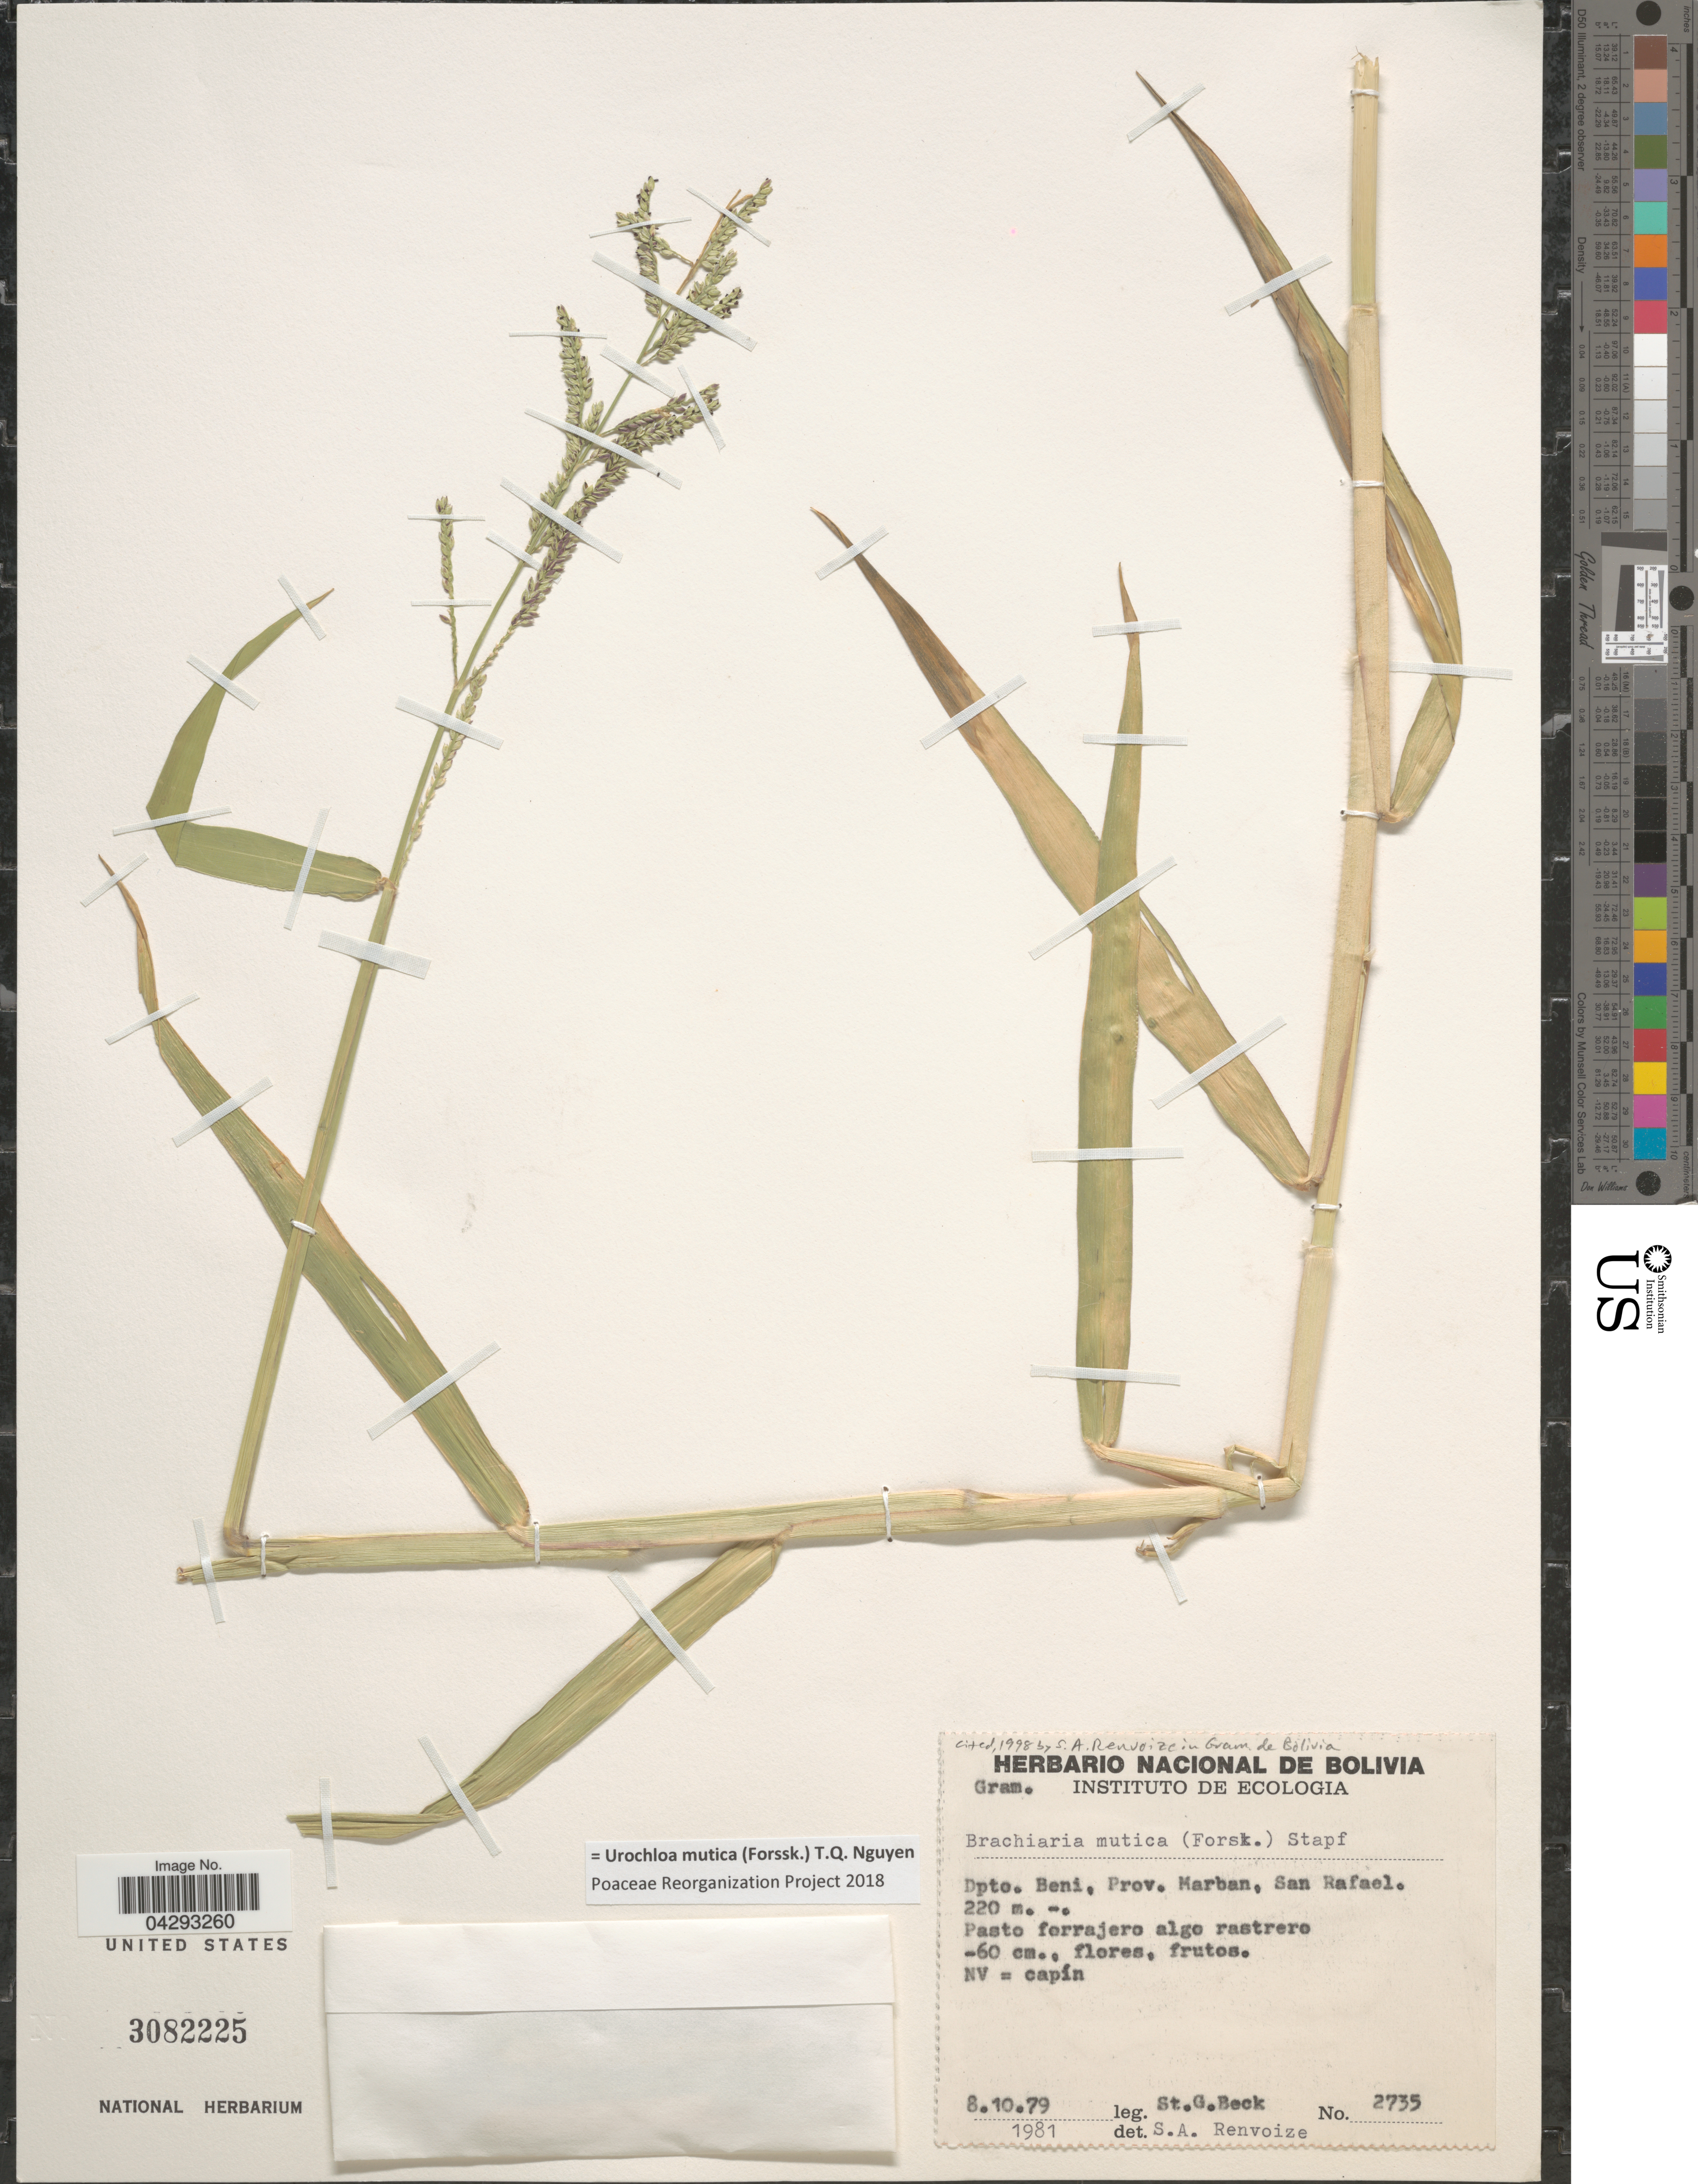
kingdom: Plantae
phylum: Tracheophyta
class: Liliopsida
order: Poales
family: Poaceae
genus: Urochloa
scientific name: Urochloa mutica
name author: (Forssk.) T.Q. Nguyen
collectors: S. G. Beck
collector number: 2735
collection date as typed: Transcribed d/m/y: 8/10/79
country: Bolivia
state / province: Beni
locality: Dpto. Beni, Prov. Marban, San Rafael.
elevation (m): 220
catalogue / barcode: US 3082225